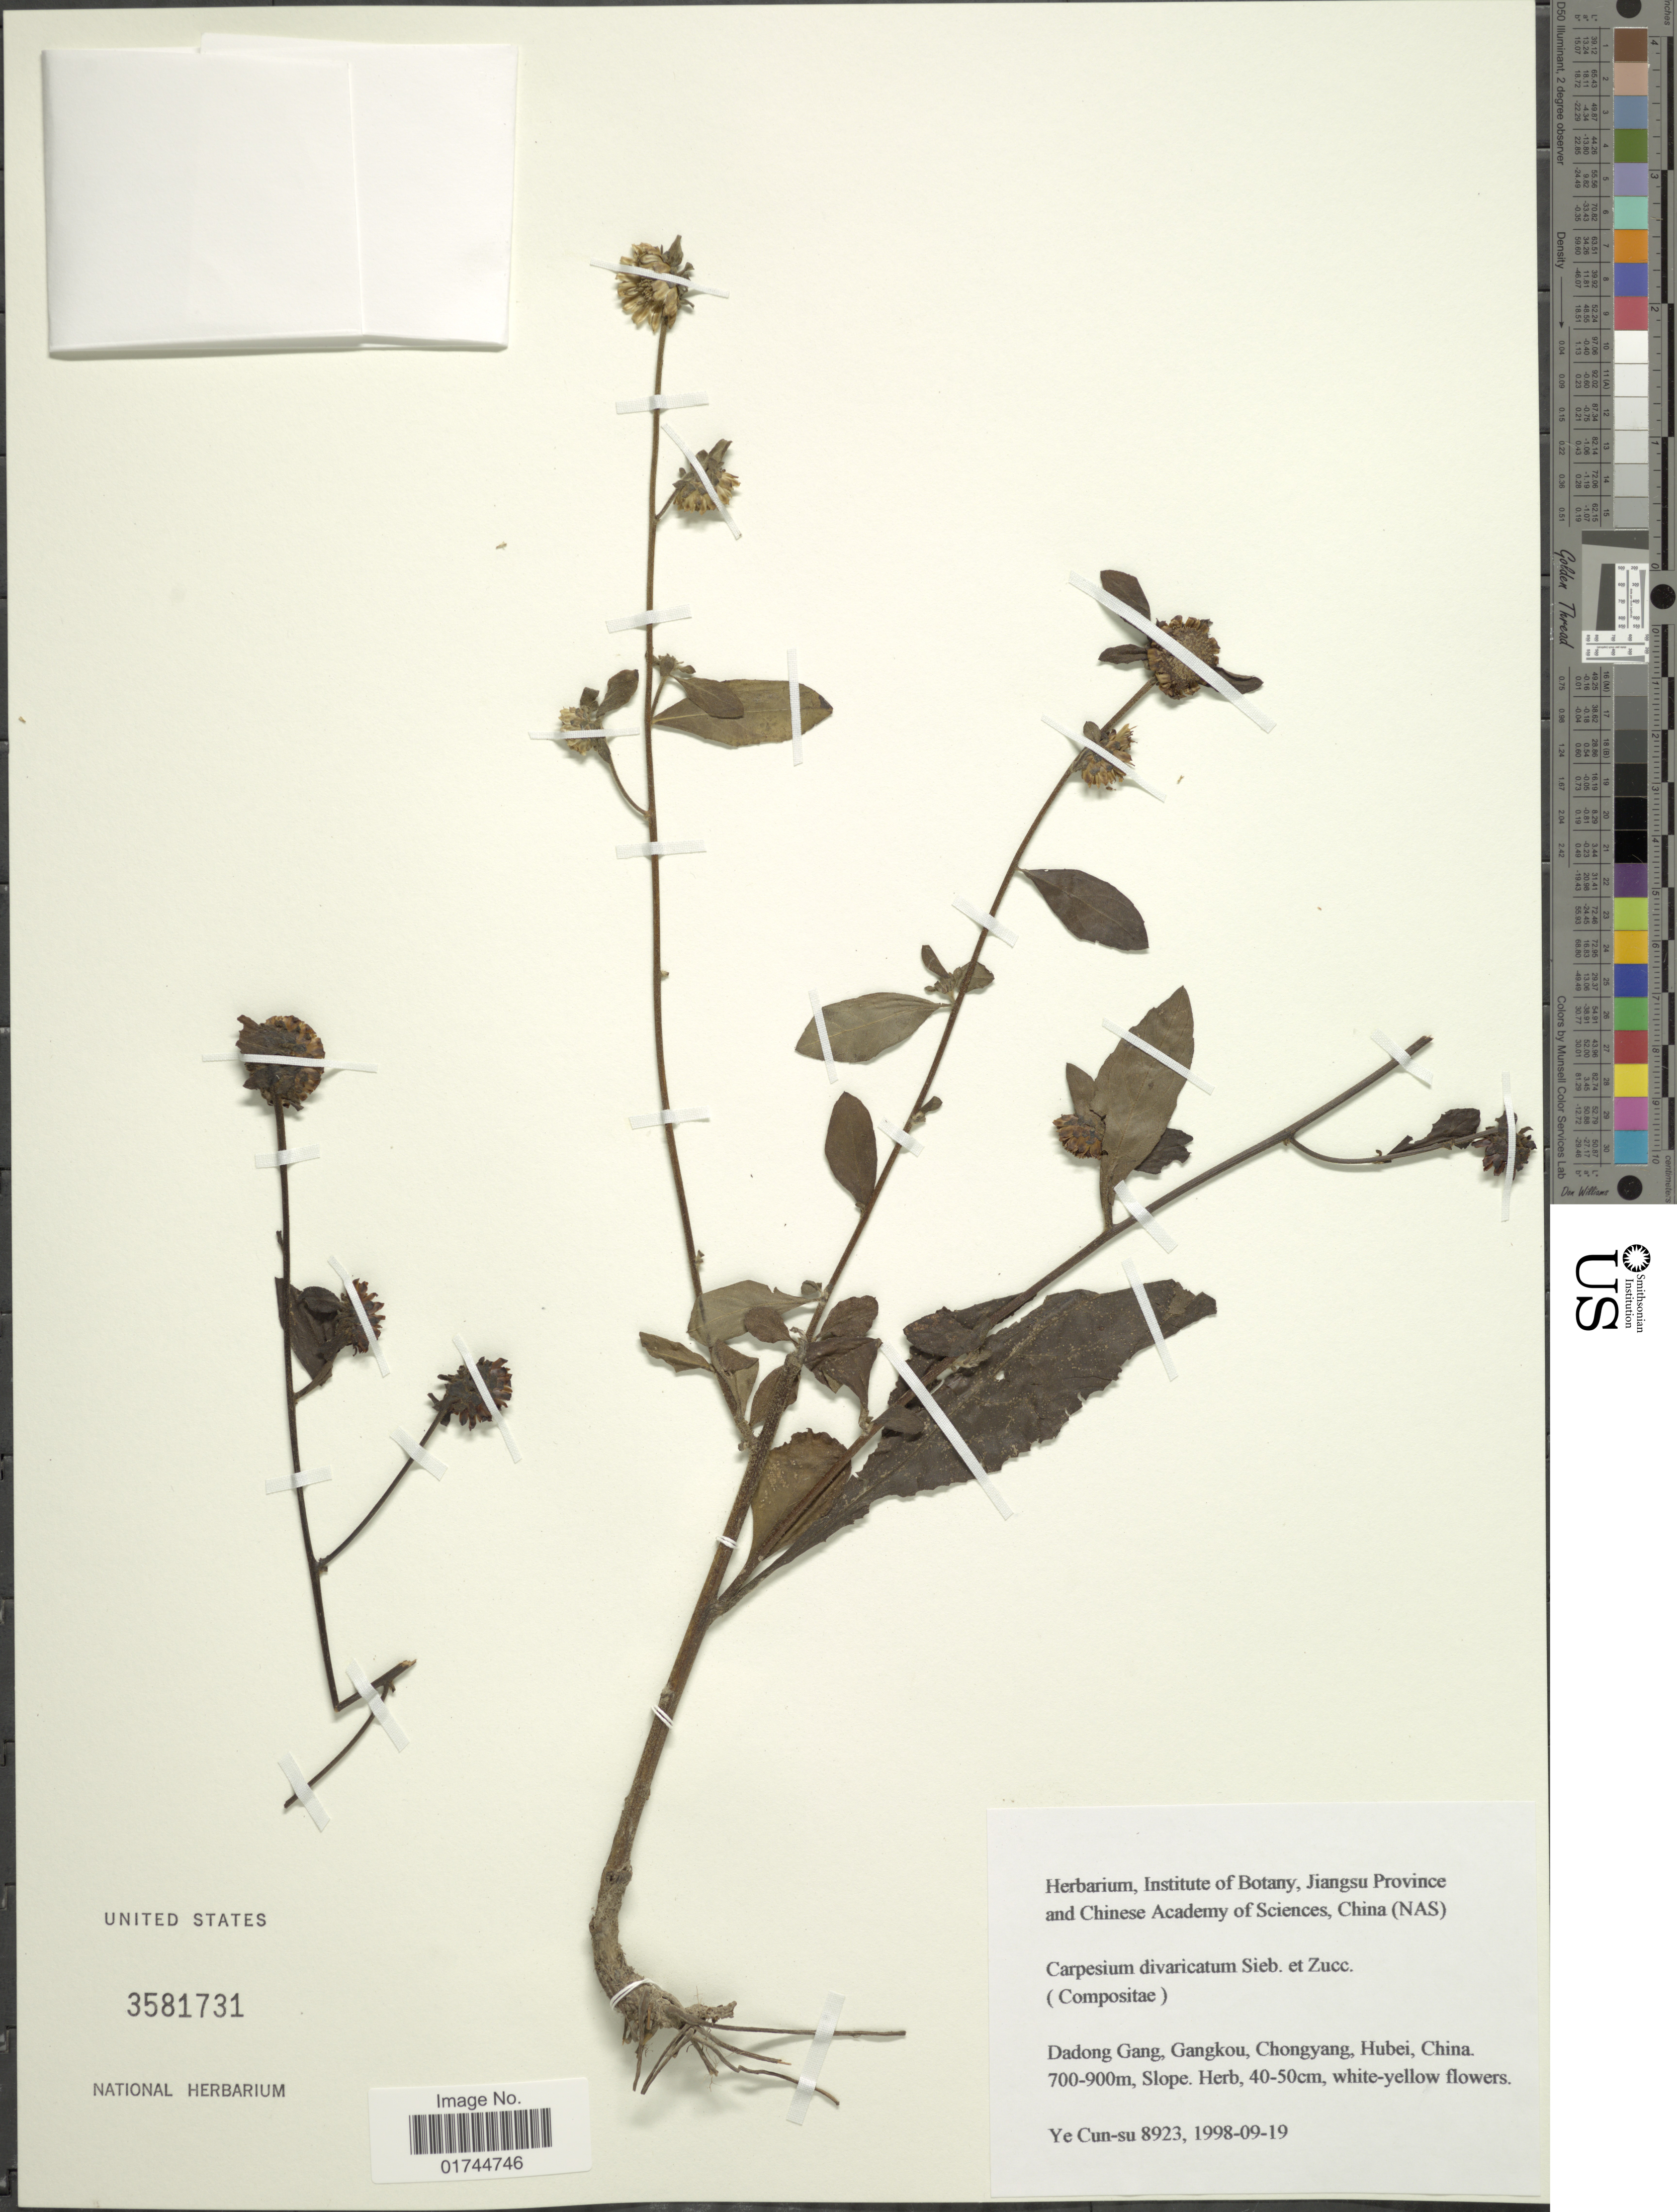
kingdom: Plantae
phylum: Tracheophyta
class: Magnoliopsida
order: Asterales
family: Asteraceae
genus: Carpesium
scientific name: Carpesium divarticatum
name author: Siebold & Zucc.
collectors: Ye Cun-su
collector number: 8923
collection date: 1998-09-19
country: China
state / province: Hubei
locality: Dadong Gang, Gankou, Chongyang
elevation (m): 700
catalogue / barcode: US 3581731